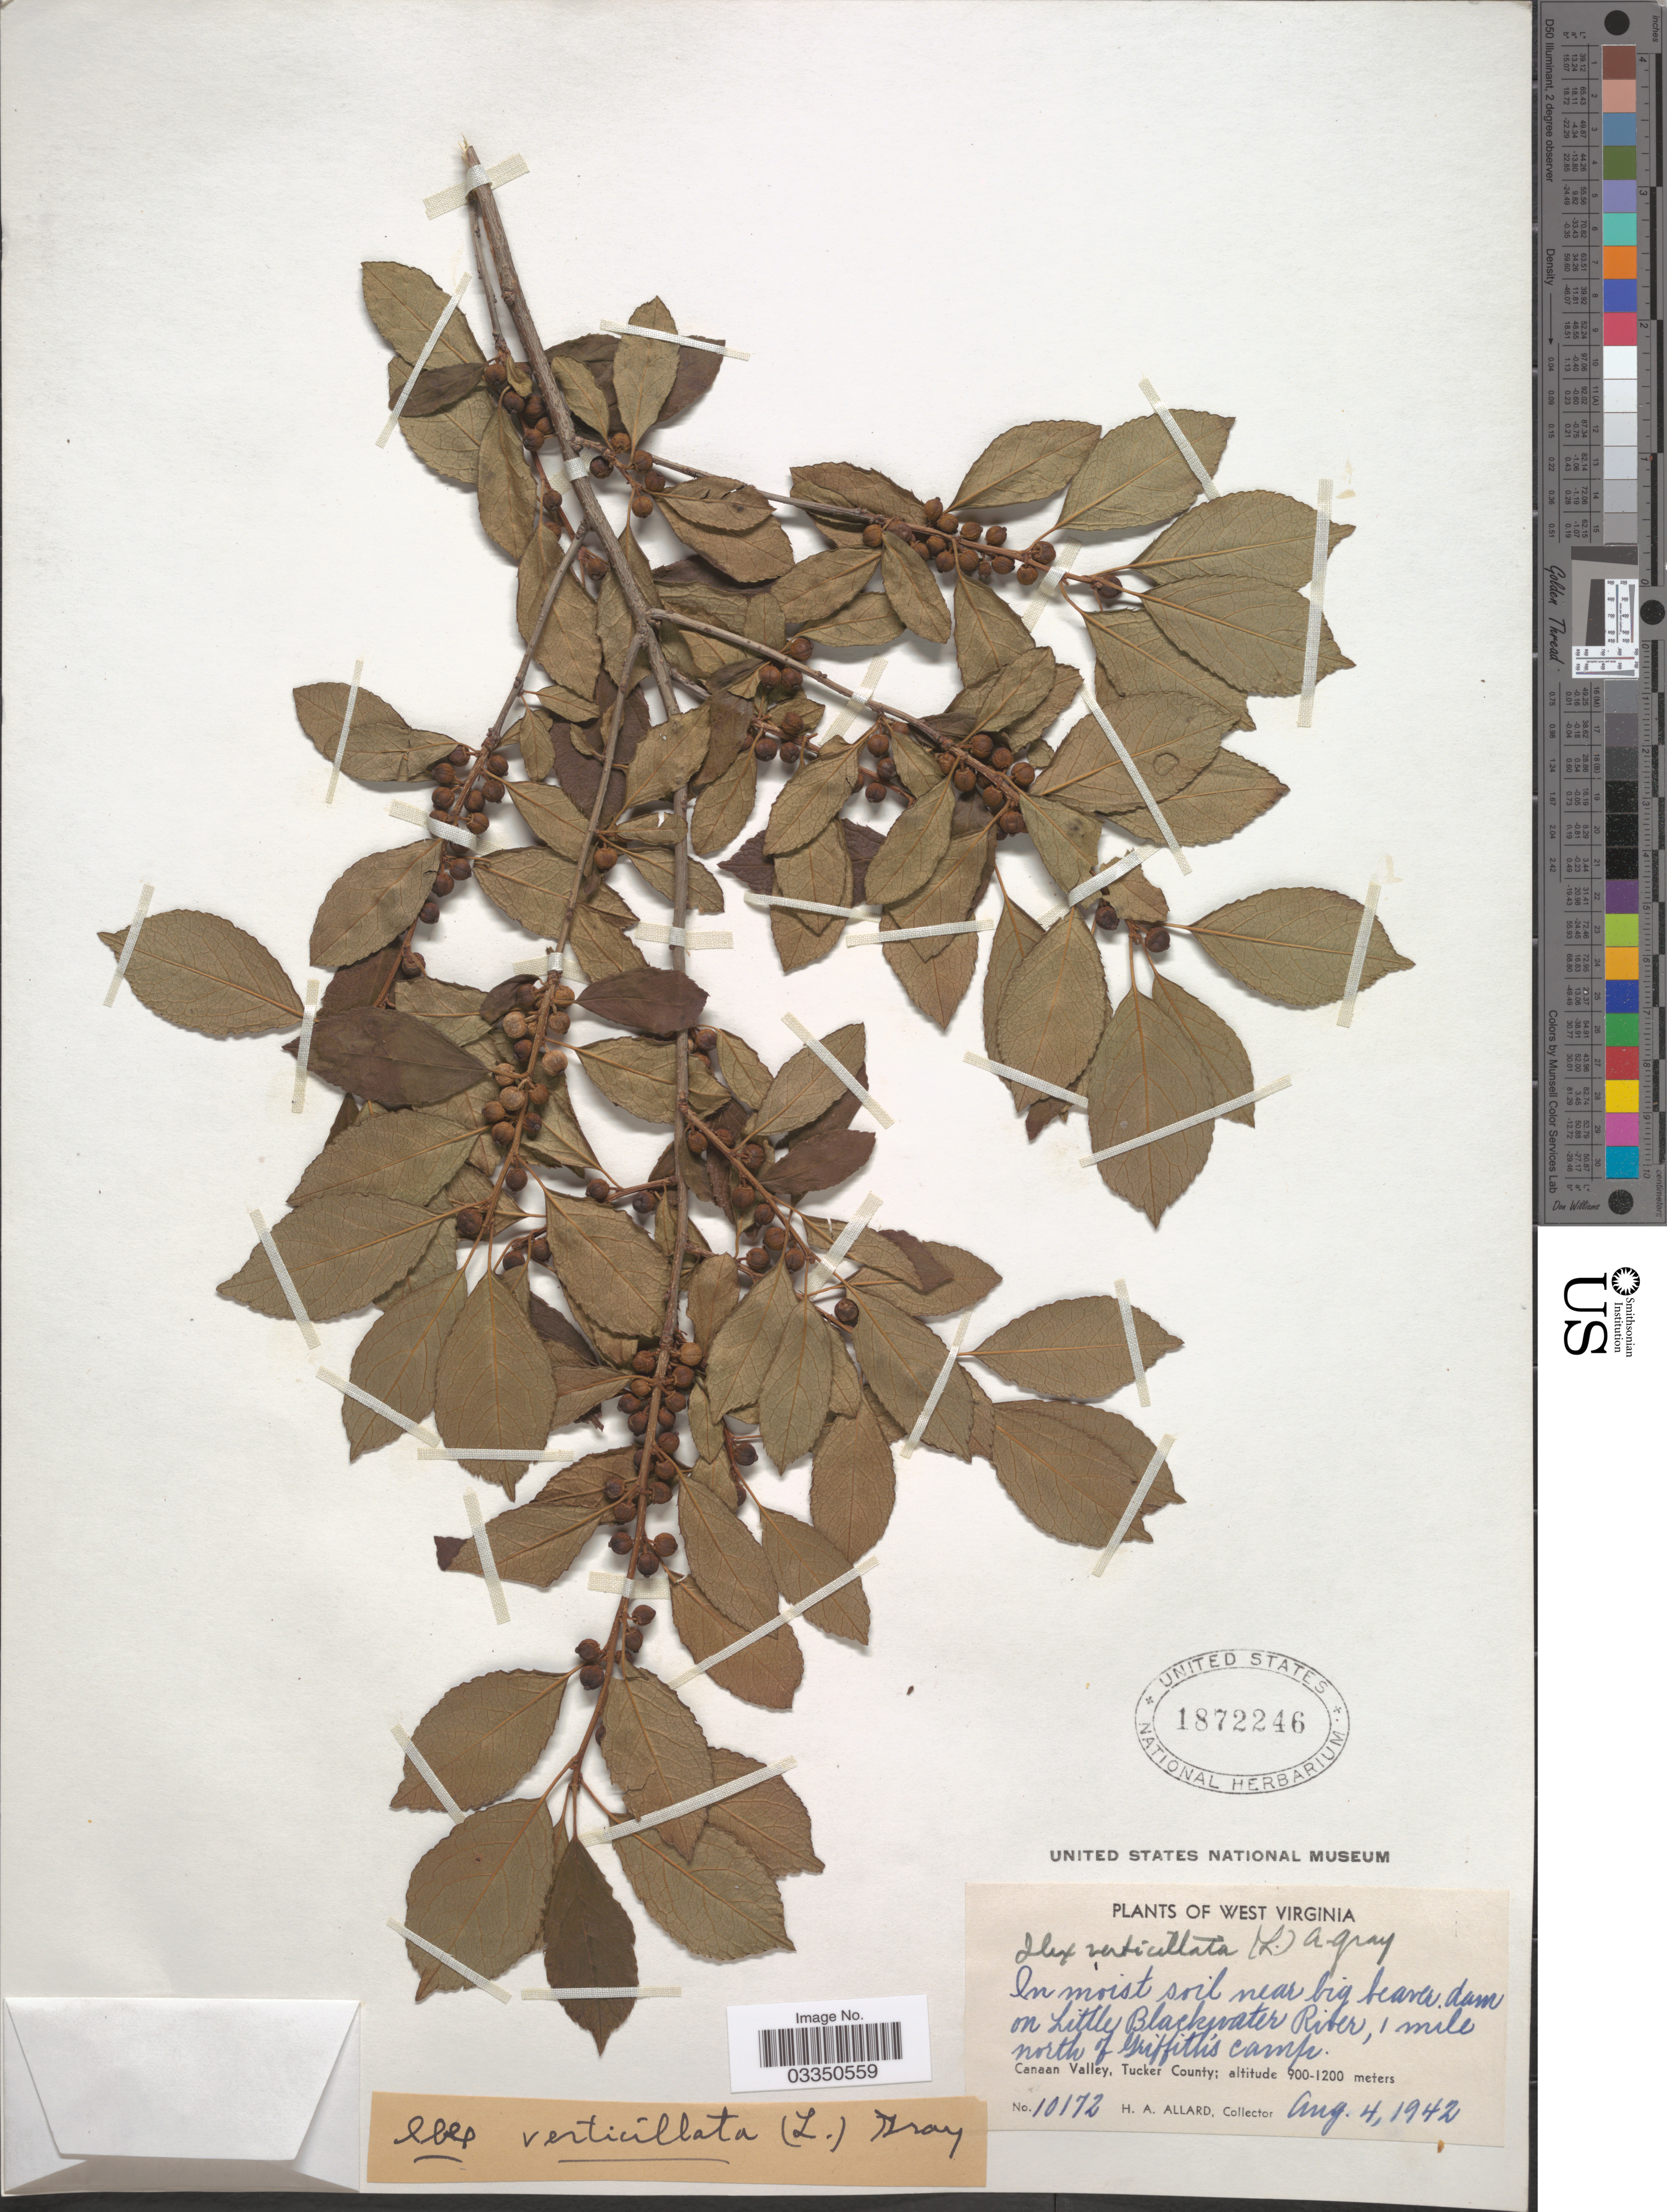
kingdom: Plantae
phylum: Tracheophyta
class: Magnoliopsida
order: Aquifoliales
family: Aquifoliaceae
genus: Ilex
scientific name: Ilex verticillata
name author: (L.) A. Gray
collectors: H. A. Allard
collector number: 10172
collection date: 1942-08-04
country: United States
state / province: West Virginia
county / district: Tucker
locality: Little Blackwater River, 1 mile north of Griffith's Camp. Canaan Valley, Tucker County.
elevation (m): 900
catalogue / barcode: US 1872246